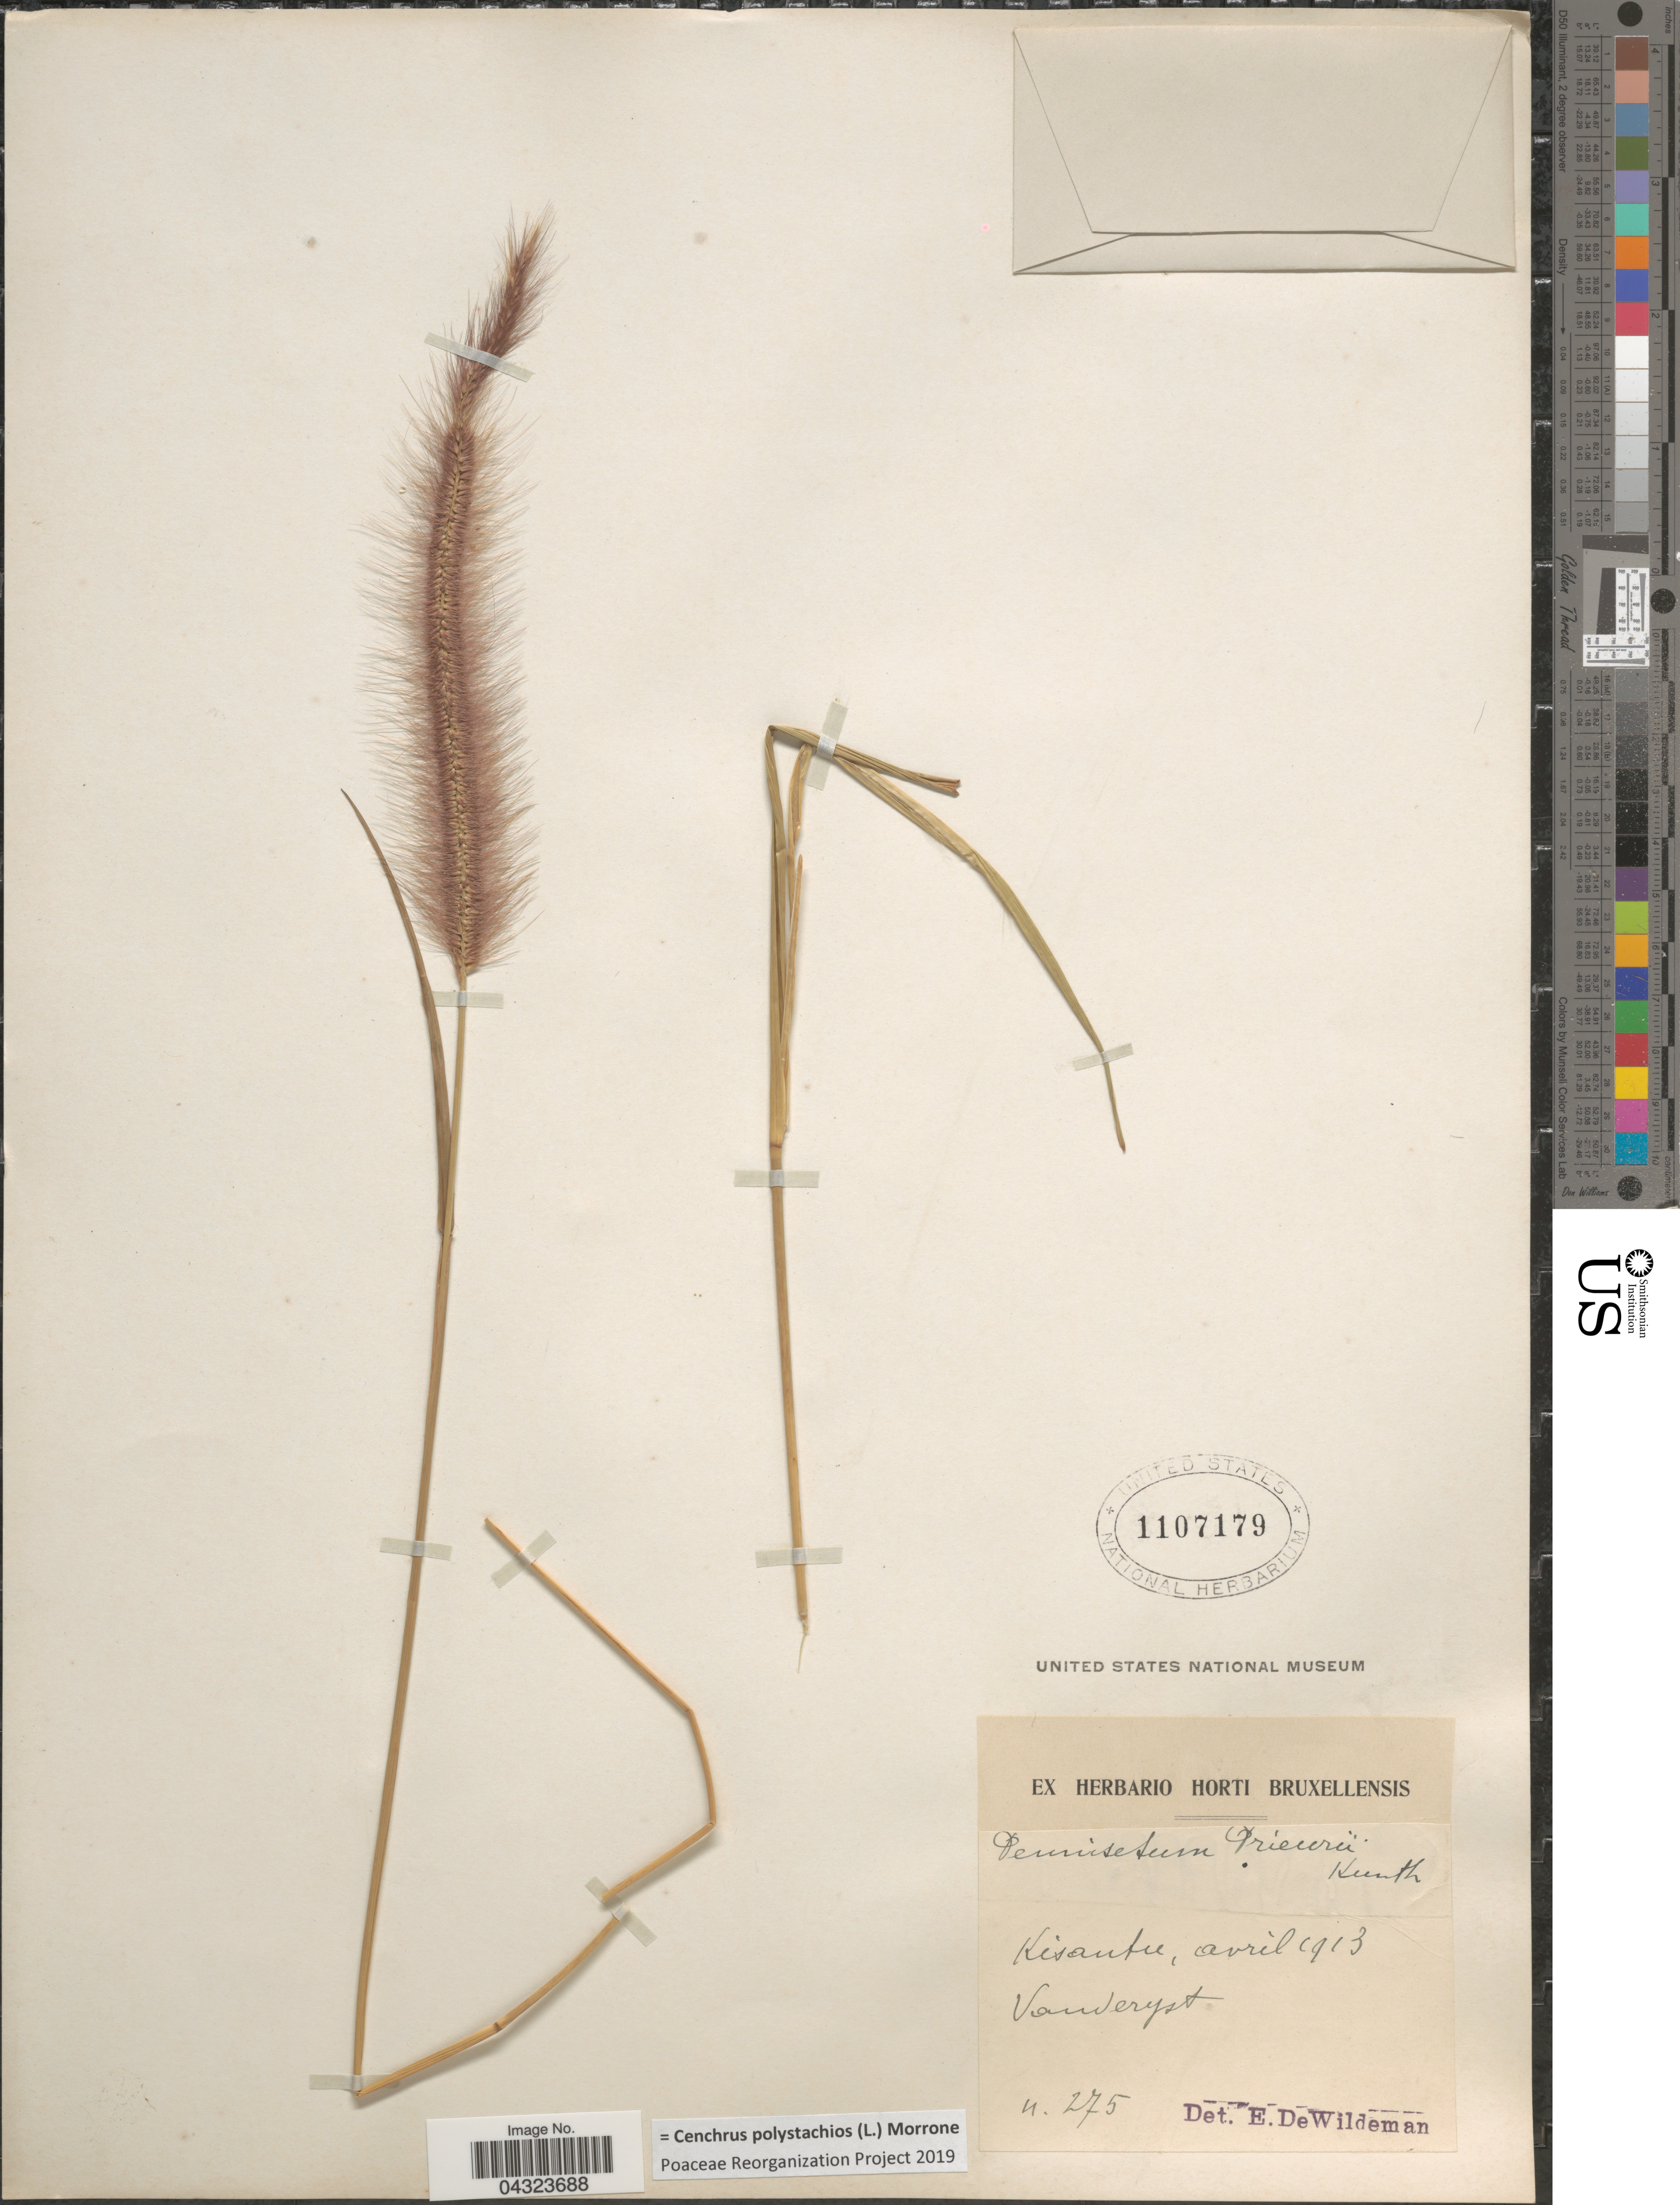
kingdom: Plantae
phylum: Tracheophyta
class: Liliopsida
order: Poales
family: Poaceae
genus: Cenchrus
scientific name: Cenchrus polystachios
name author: (L.) Morrone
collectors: Vanderyst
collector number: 275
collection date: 1913-04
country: Congo, Democratic Republic of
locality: Kisantu.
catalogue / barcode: US 1107179